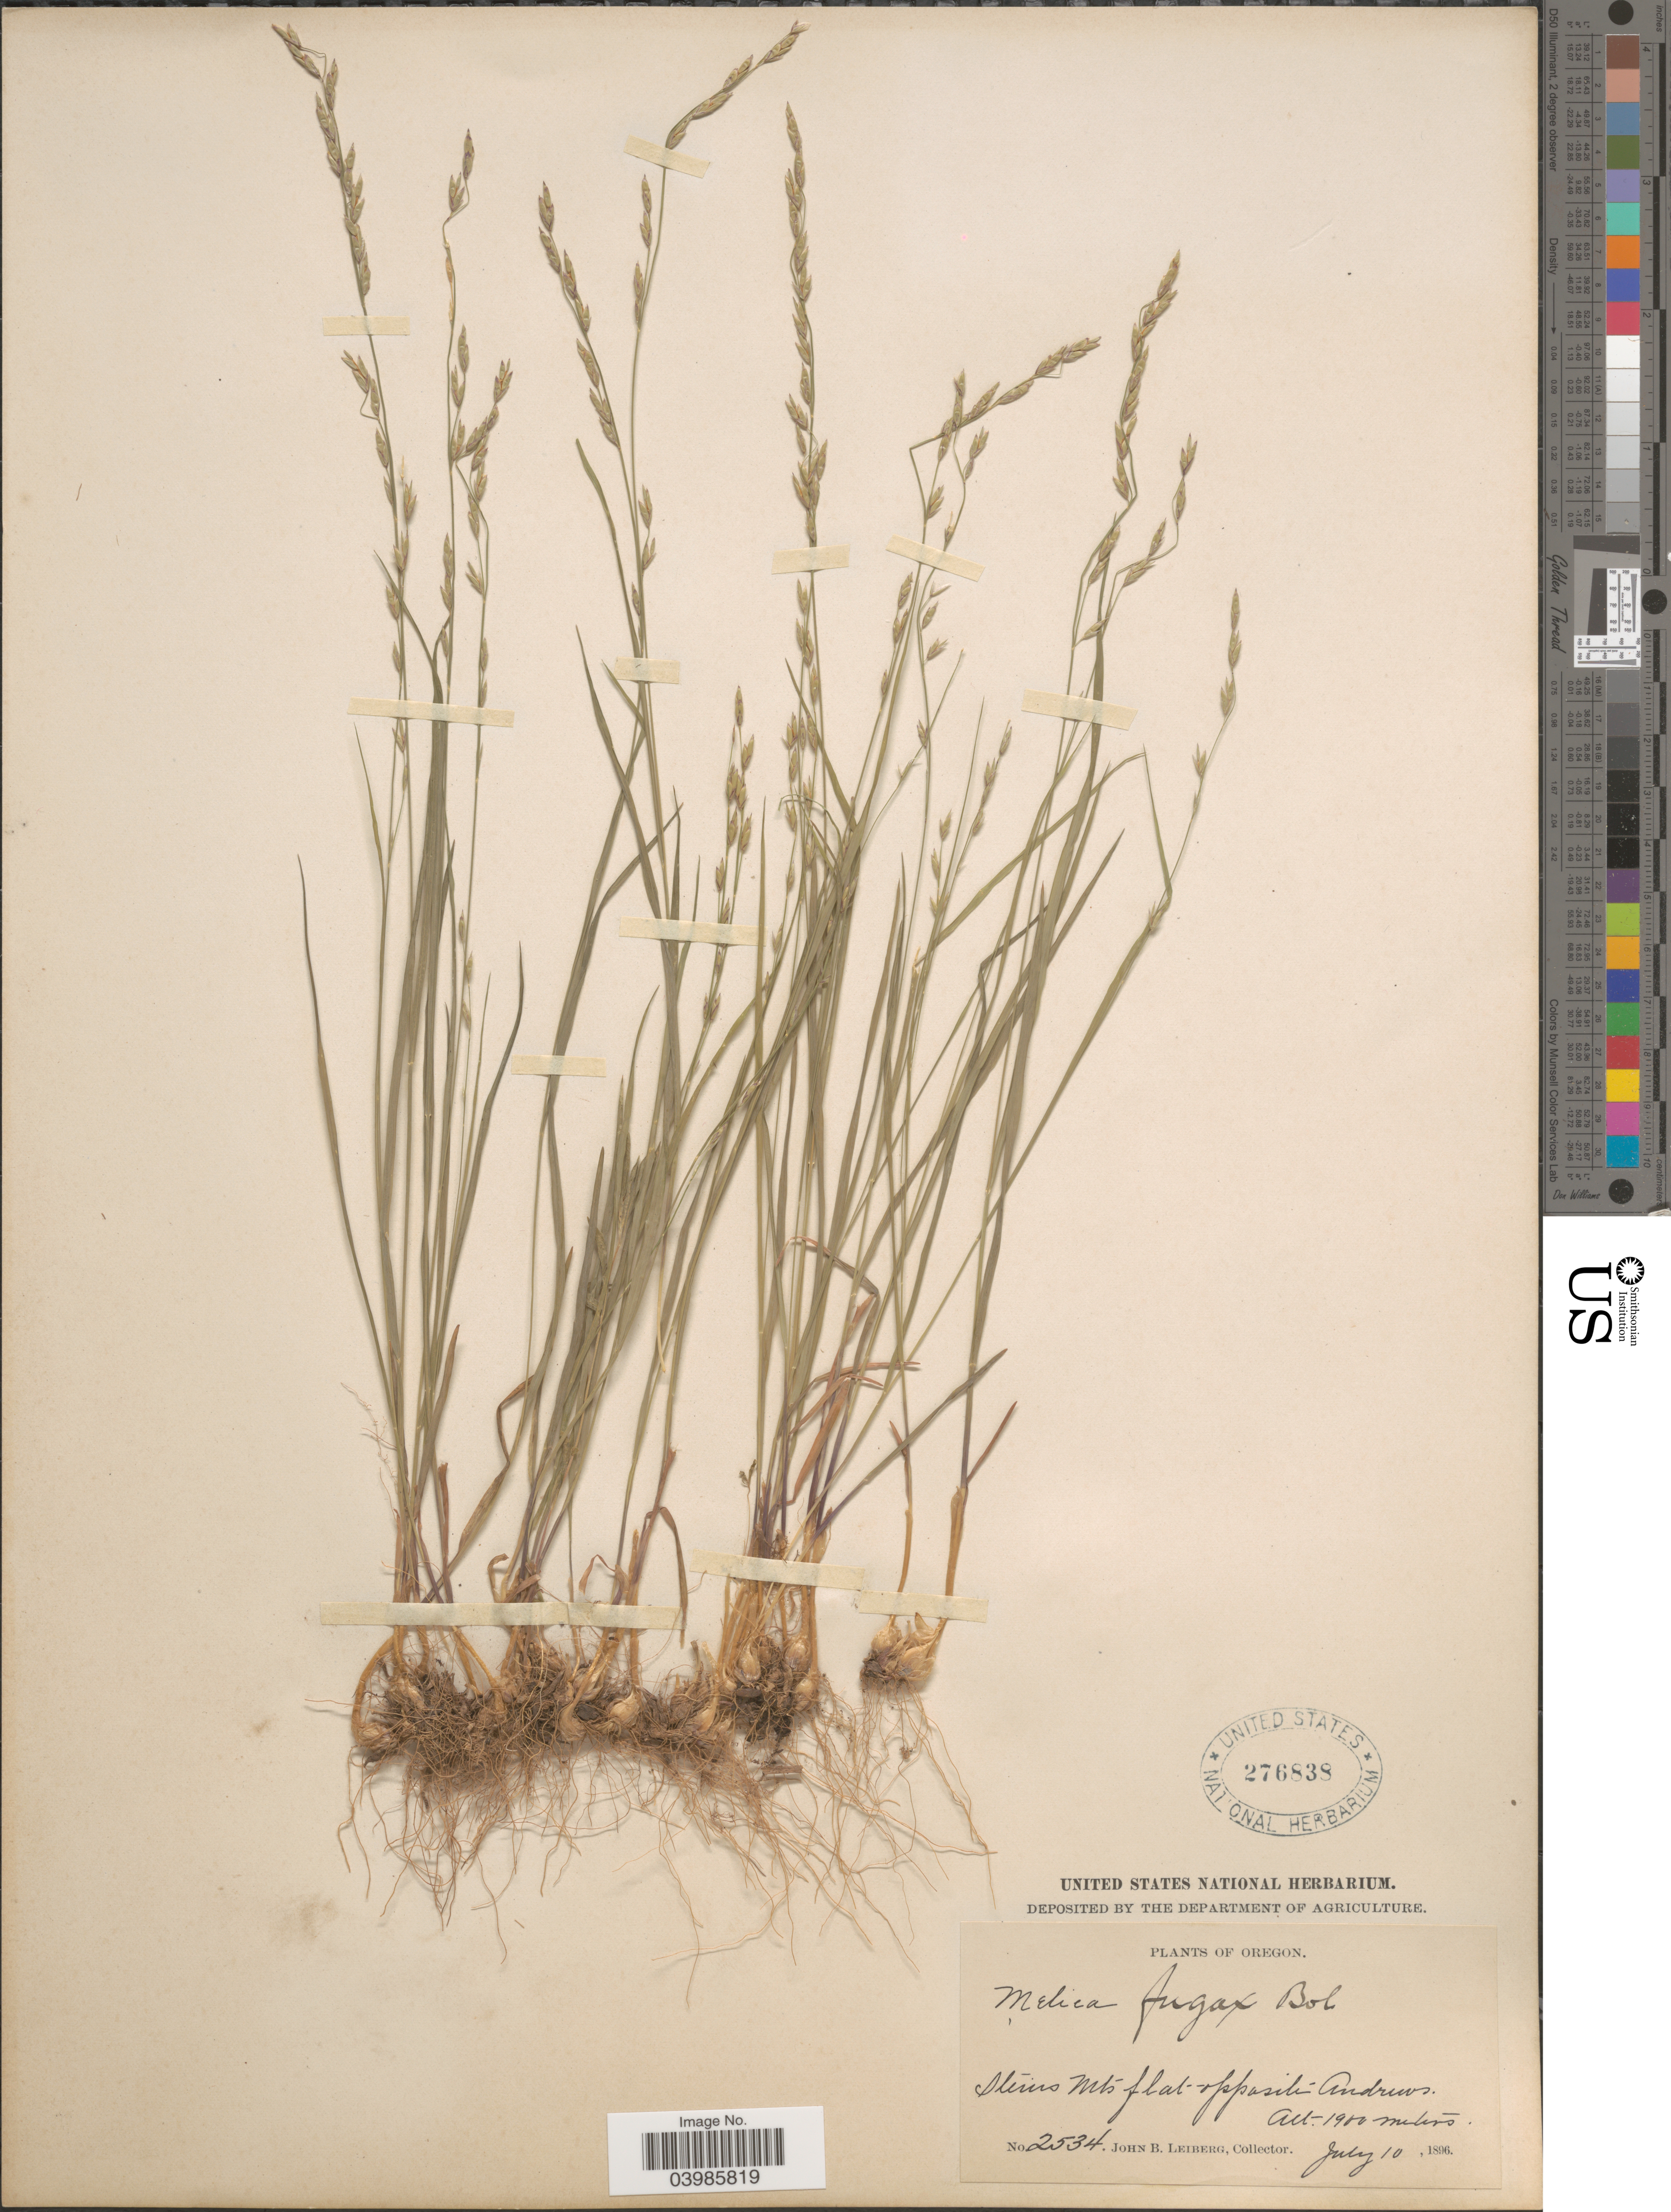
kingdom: Plantae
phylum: Tracheophyta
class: Liliopsida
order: Poales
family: Poaceae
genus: Melica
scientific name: Melica fugax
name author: Bol.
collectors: J. B. Leiberg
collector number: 2534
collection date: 1896-07-10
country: United States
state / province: Oregon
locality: Steins Mts flat opposite Andrews.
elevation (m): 1900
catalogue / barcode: US 276838